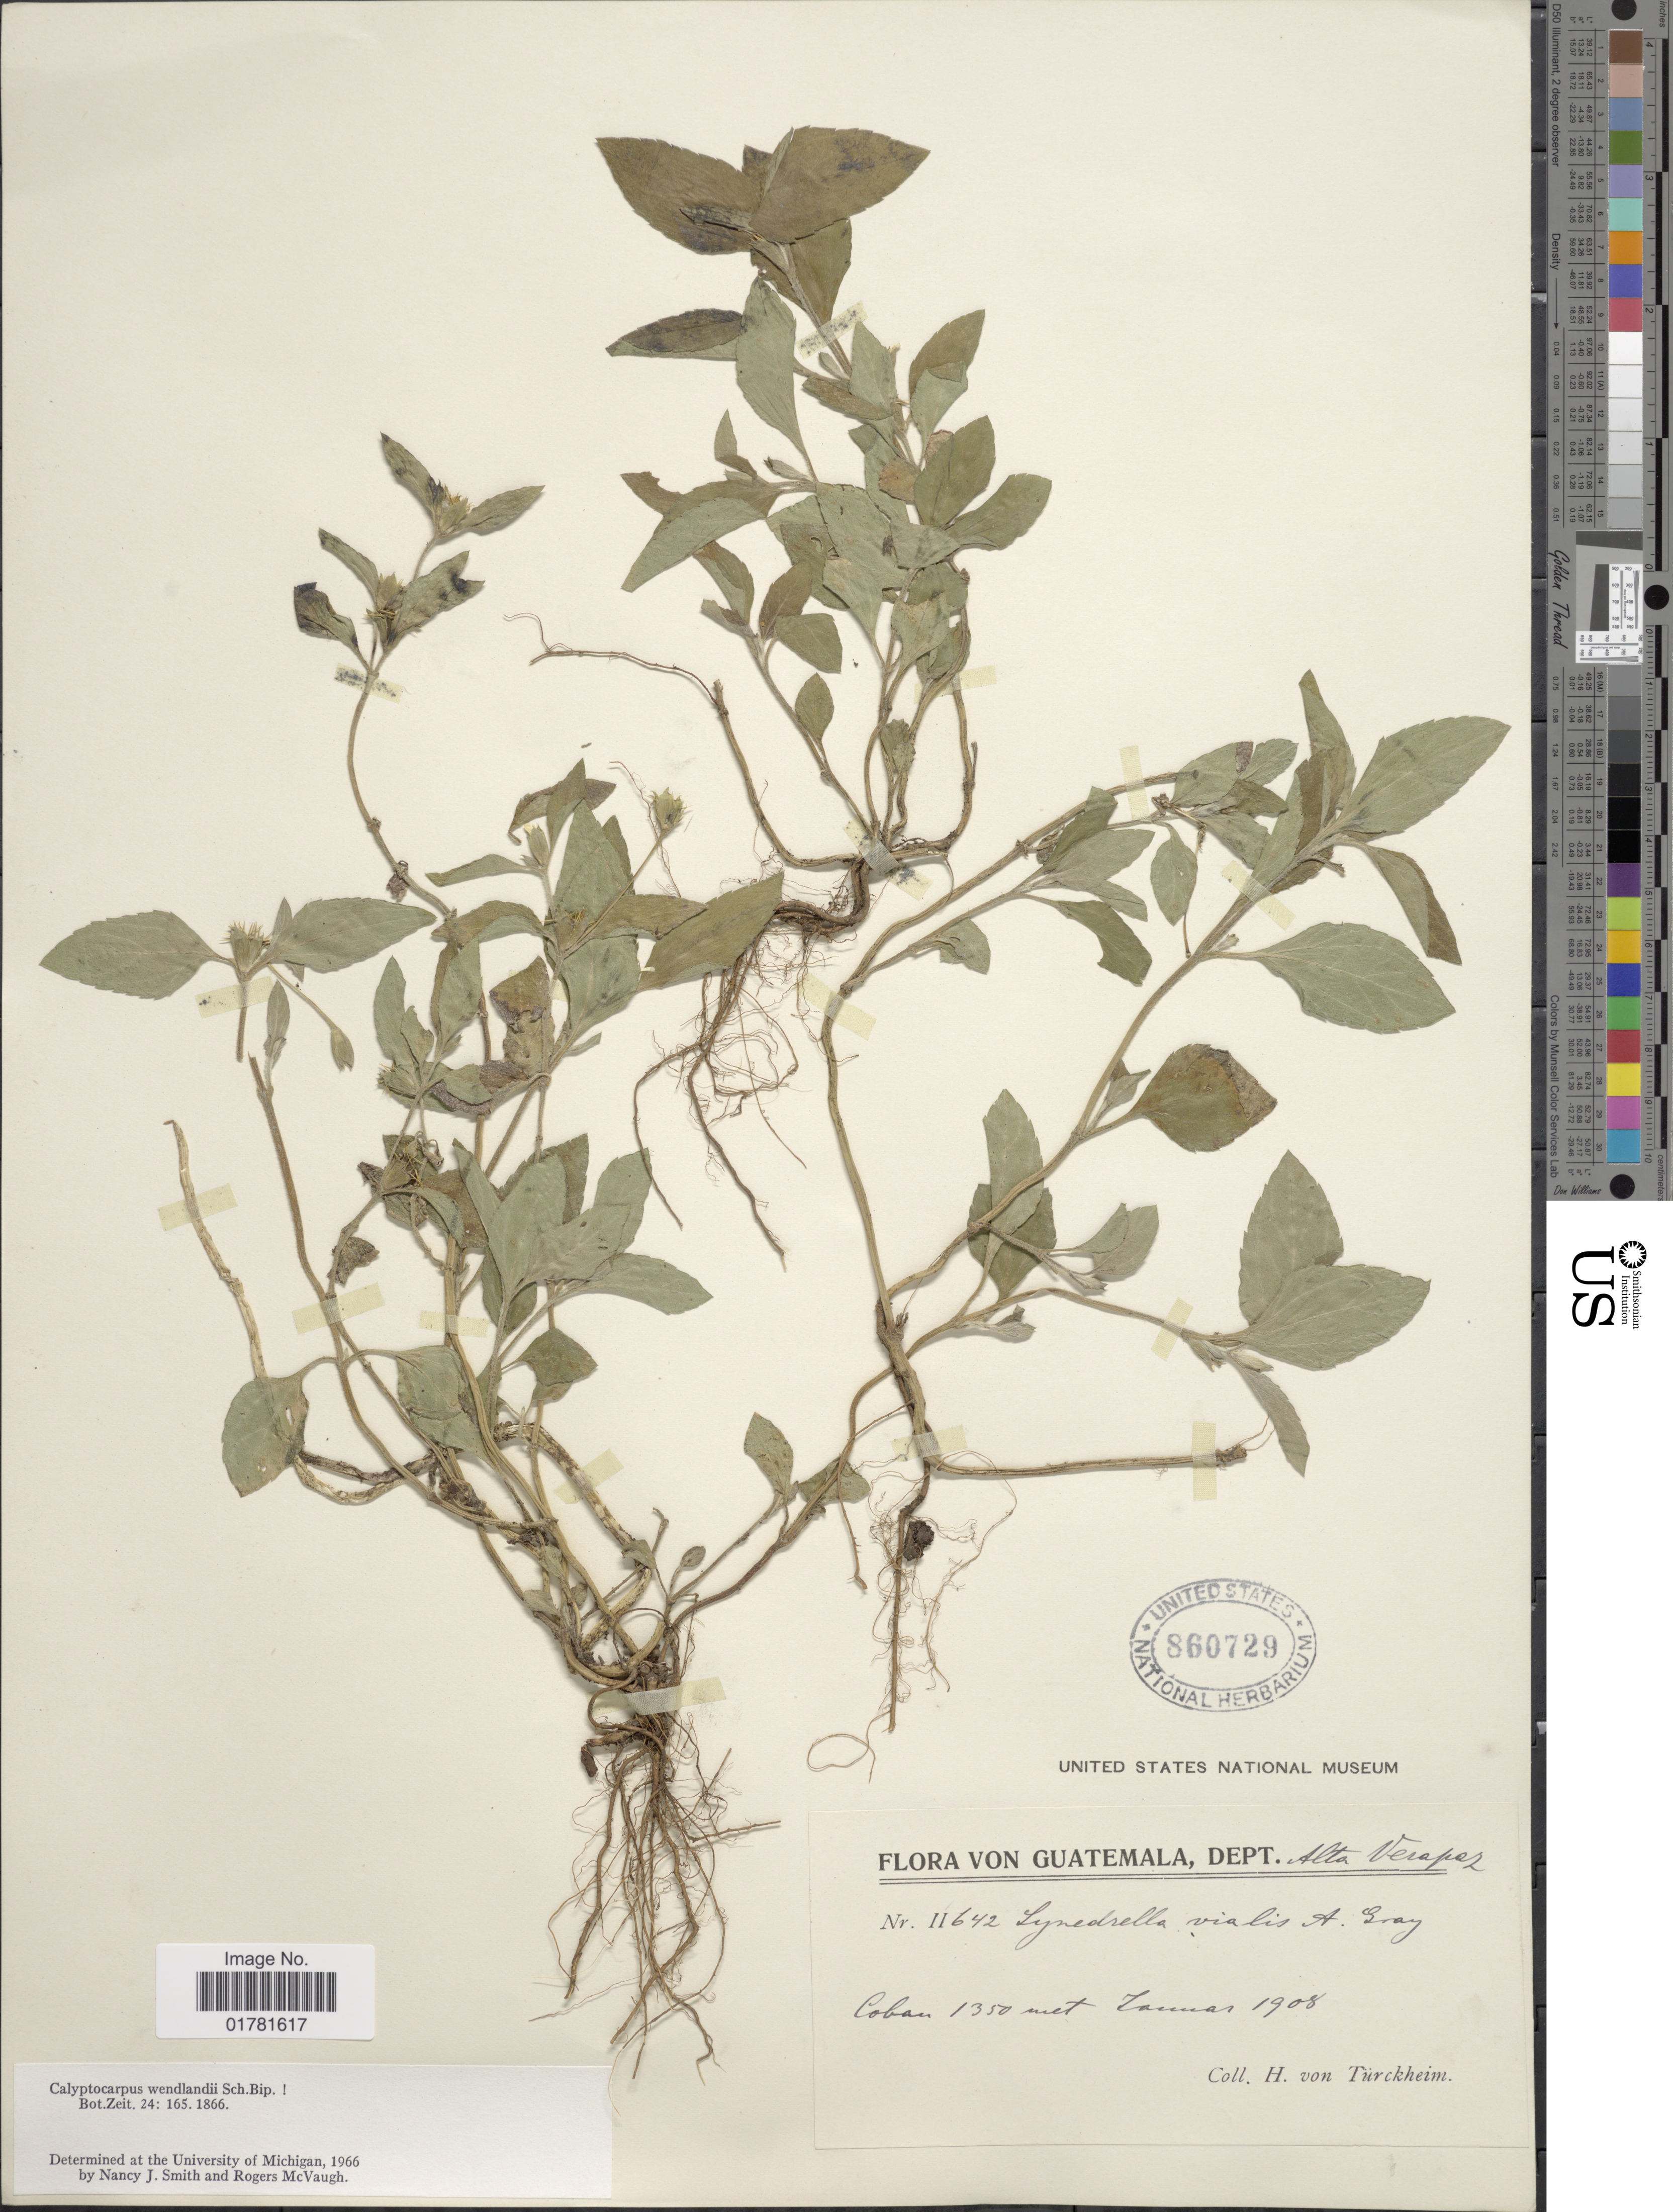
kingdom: Plantae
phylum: Tracheophyta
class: Magnoliopsida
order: Asterales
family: Asteraceae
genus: Calyptocarpus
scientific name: Calyptocarpus wendlandii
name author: Sch. Bip.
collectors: H. von Türckheim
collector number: II642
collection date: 1908-01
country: Guatemala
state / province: Alta Verapaz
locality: Dept Alta Verapaz, Coban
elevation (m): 1350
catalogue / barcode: US 860729